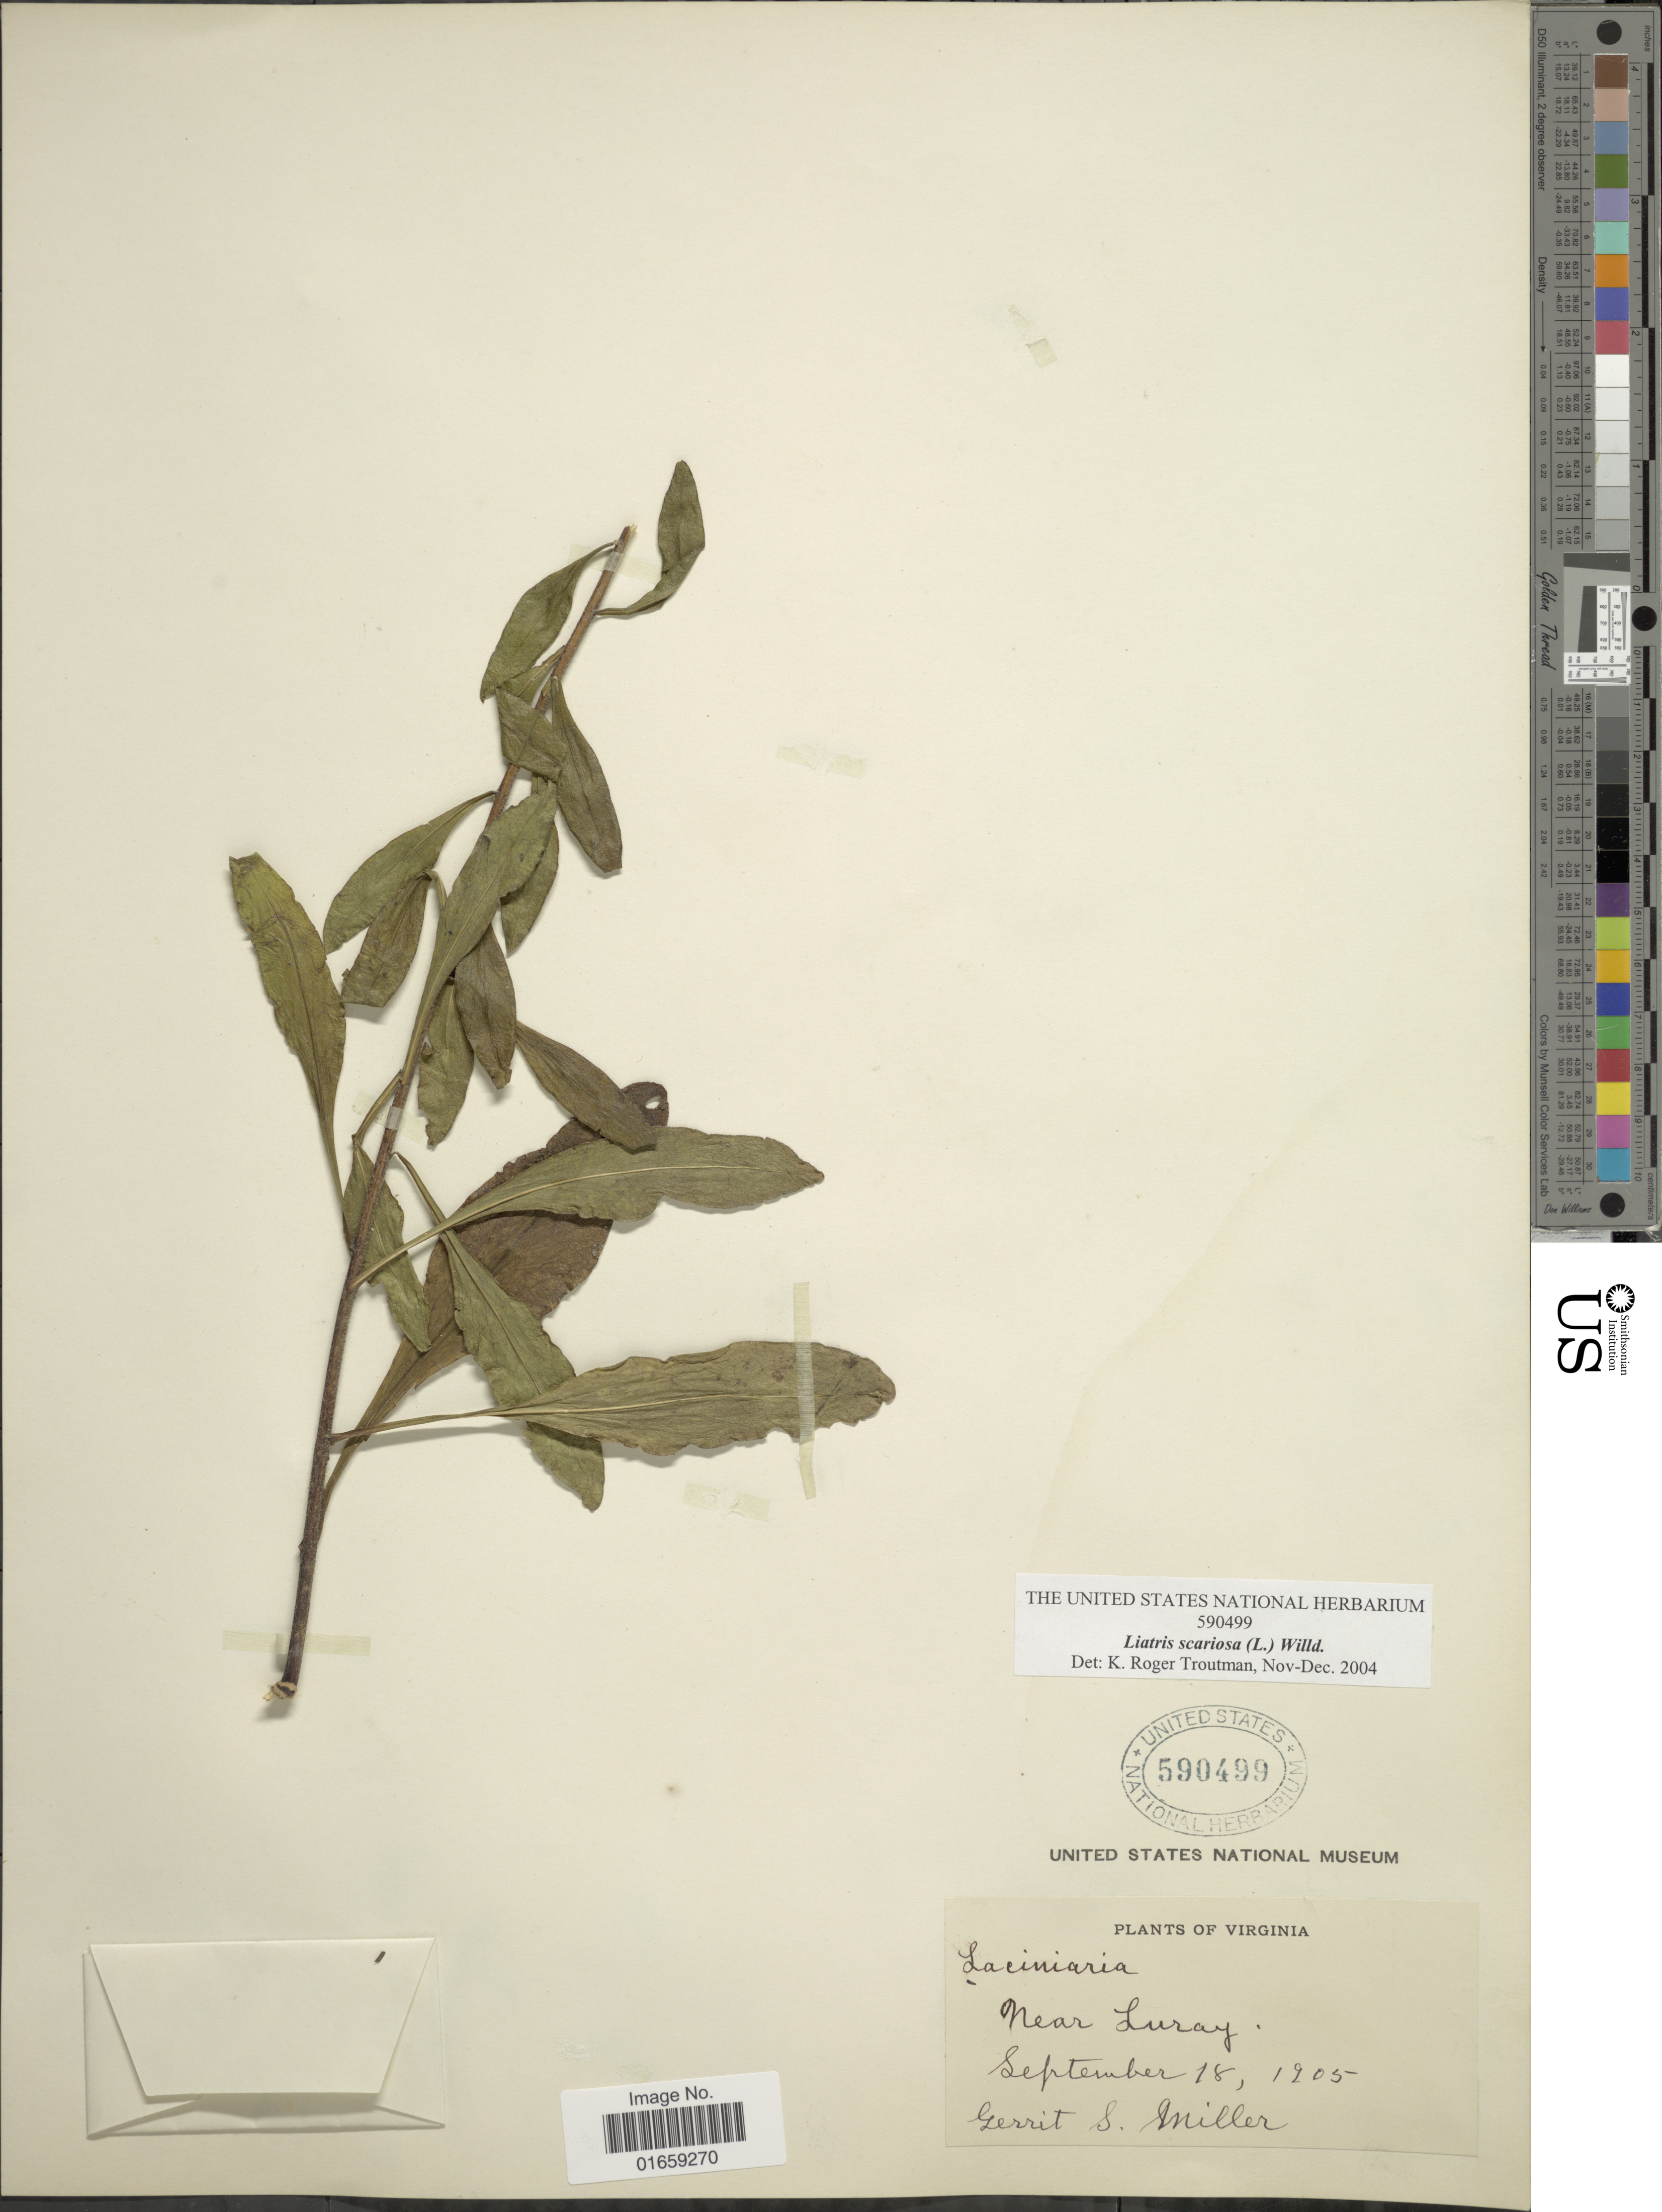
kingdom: Plantae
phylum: Tracheophyta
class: Magnoliopsida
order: Asterales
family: Asteraceae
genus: Liatris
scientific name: Liatris scariosa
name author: (L.) Willd.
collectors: G. S. Miller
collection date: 1905-09-18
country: United States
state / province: Virginia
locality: Near Luray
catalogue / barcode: US 590499